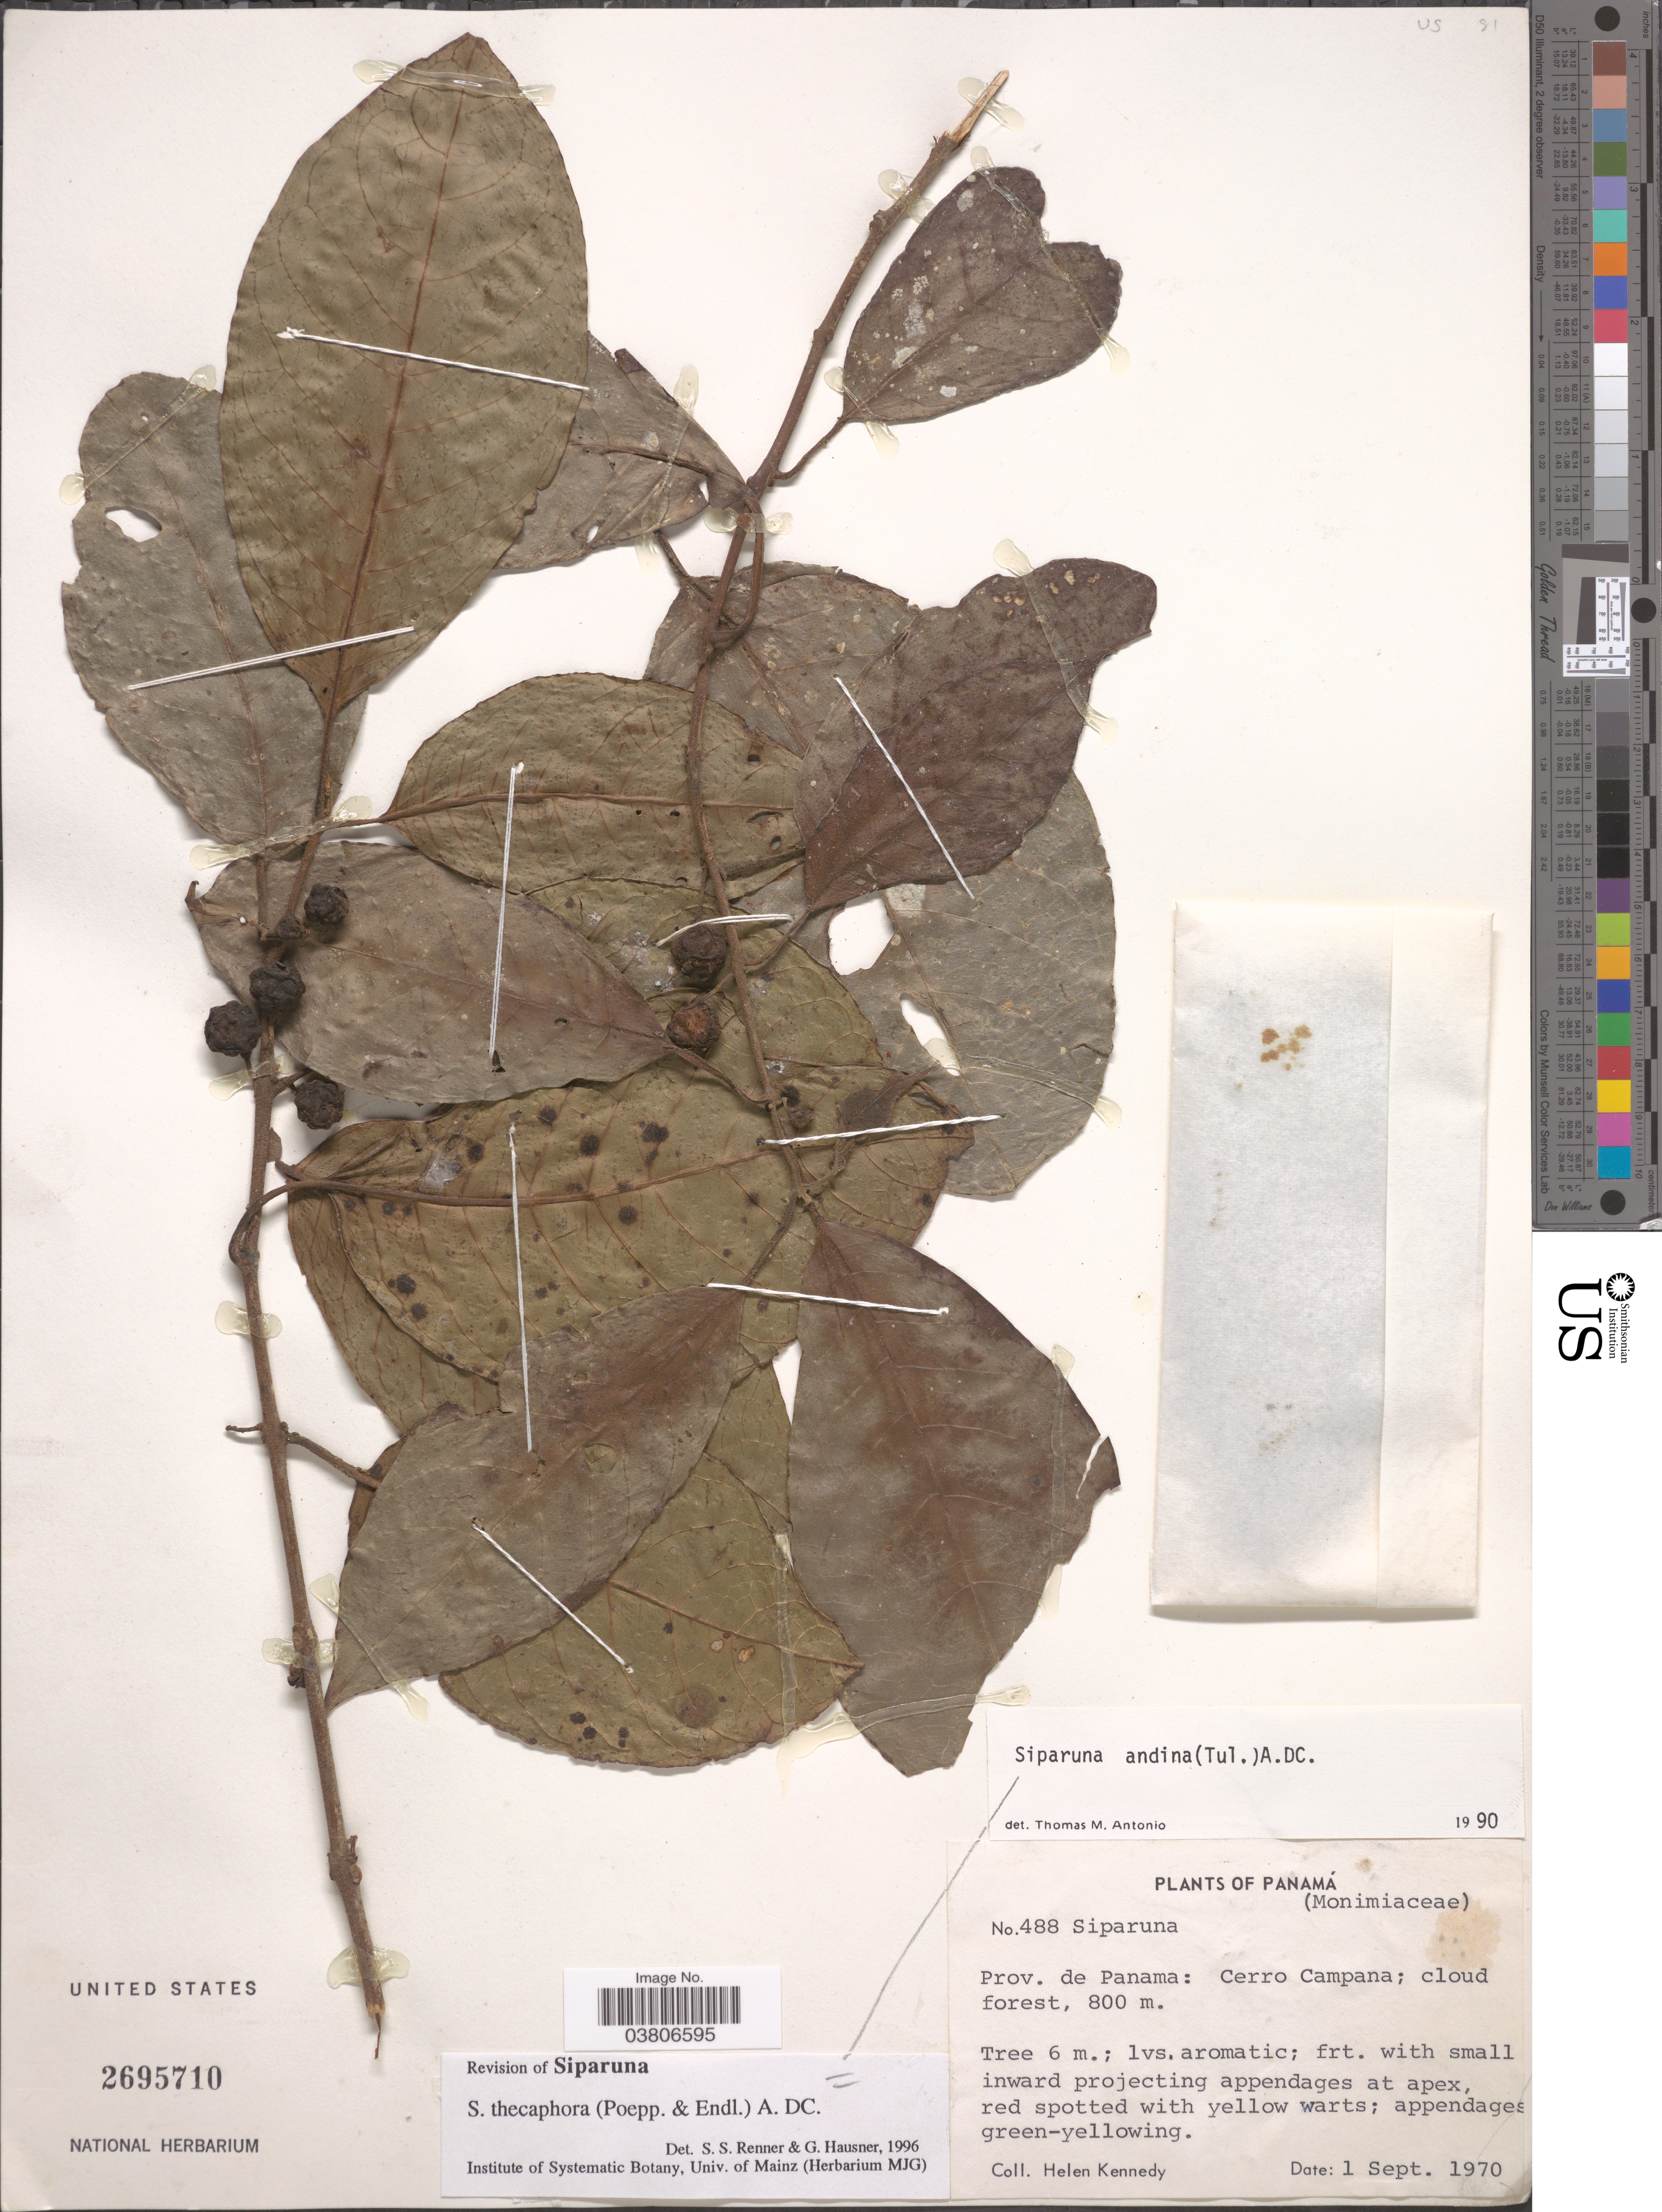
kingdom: Plantae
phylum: Tracheophyta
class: Magnoliopsida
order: Laurales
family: Siparunaceae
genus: Siparuna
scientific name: Siparuna thecaphora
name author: (Poepp. & Endl.) A. DC.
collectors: H. Kennedy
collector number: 488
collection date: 1970-09-01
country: Panama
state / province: Panamá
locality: Cerro Campana; cloud forest.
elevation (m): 800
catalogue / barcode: US 2695710